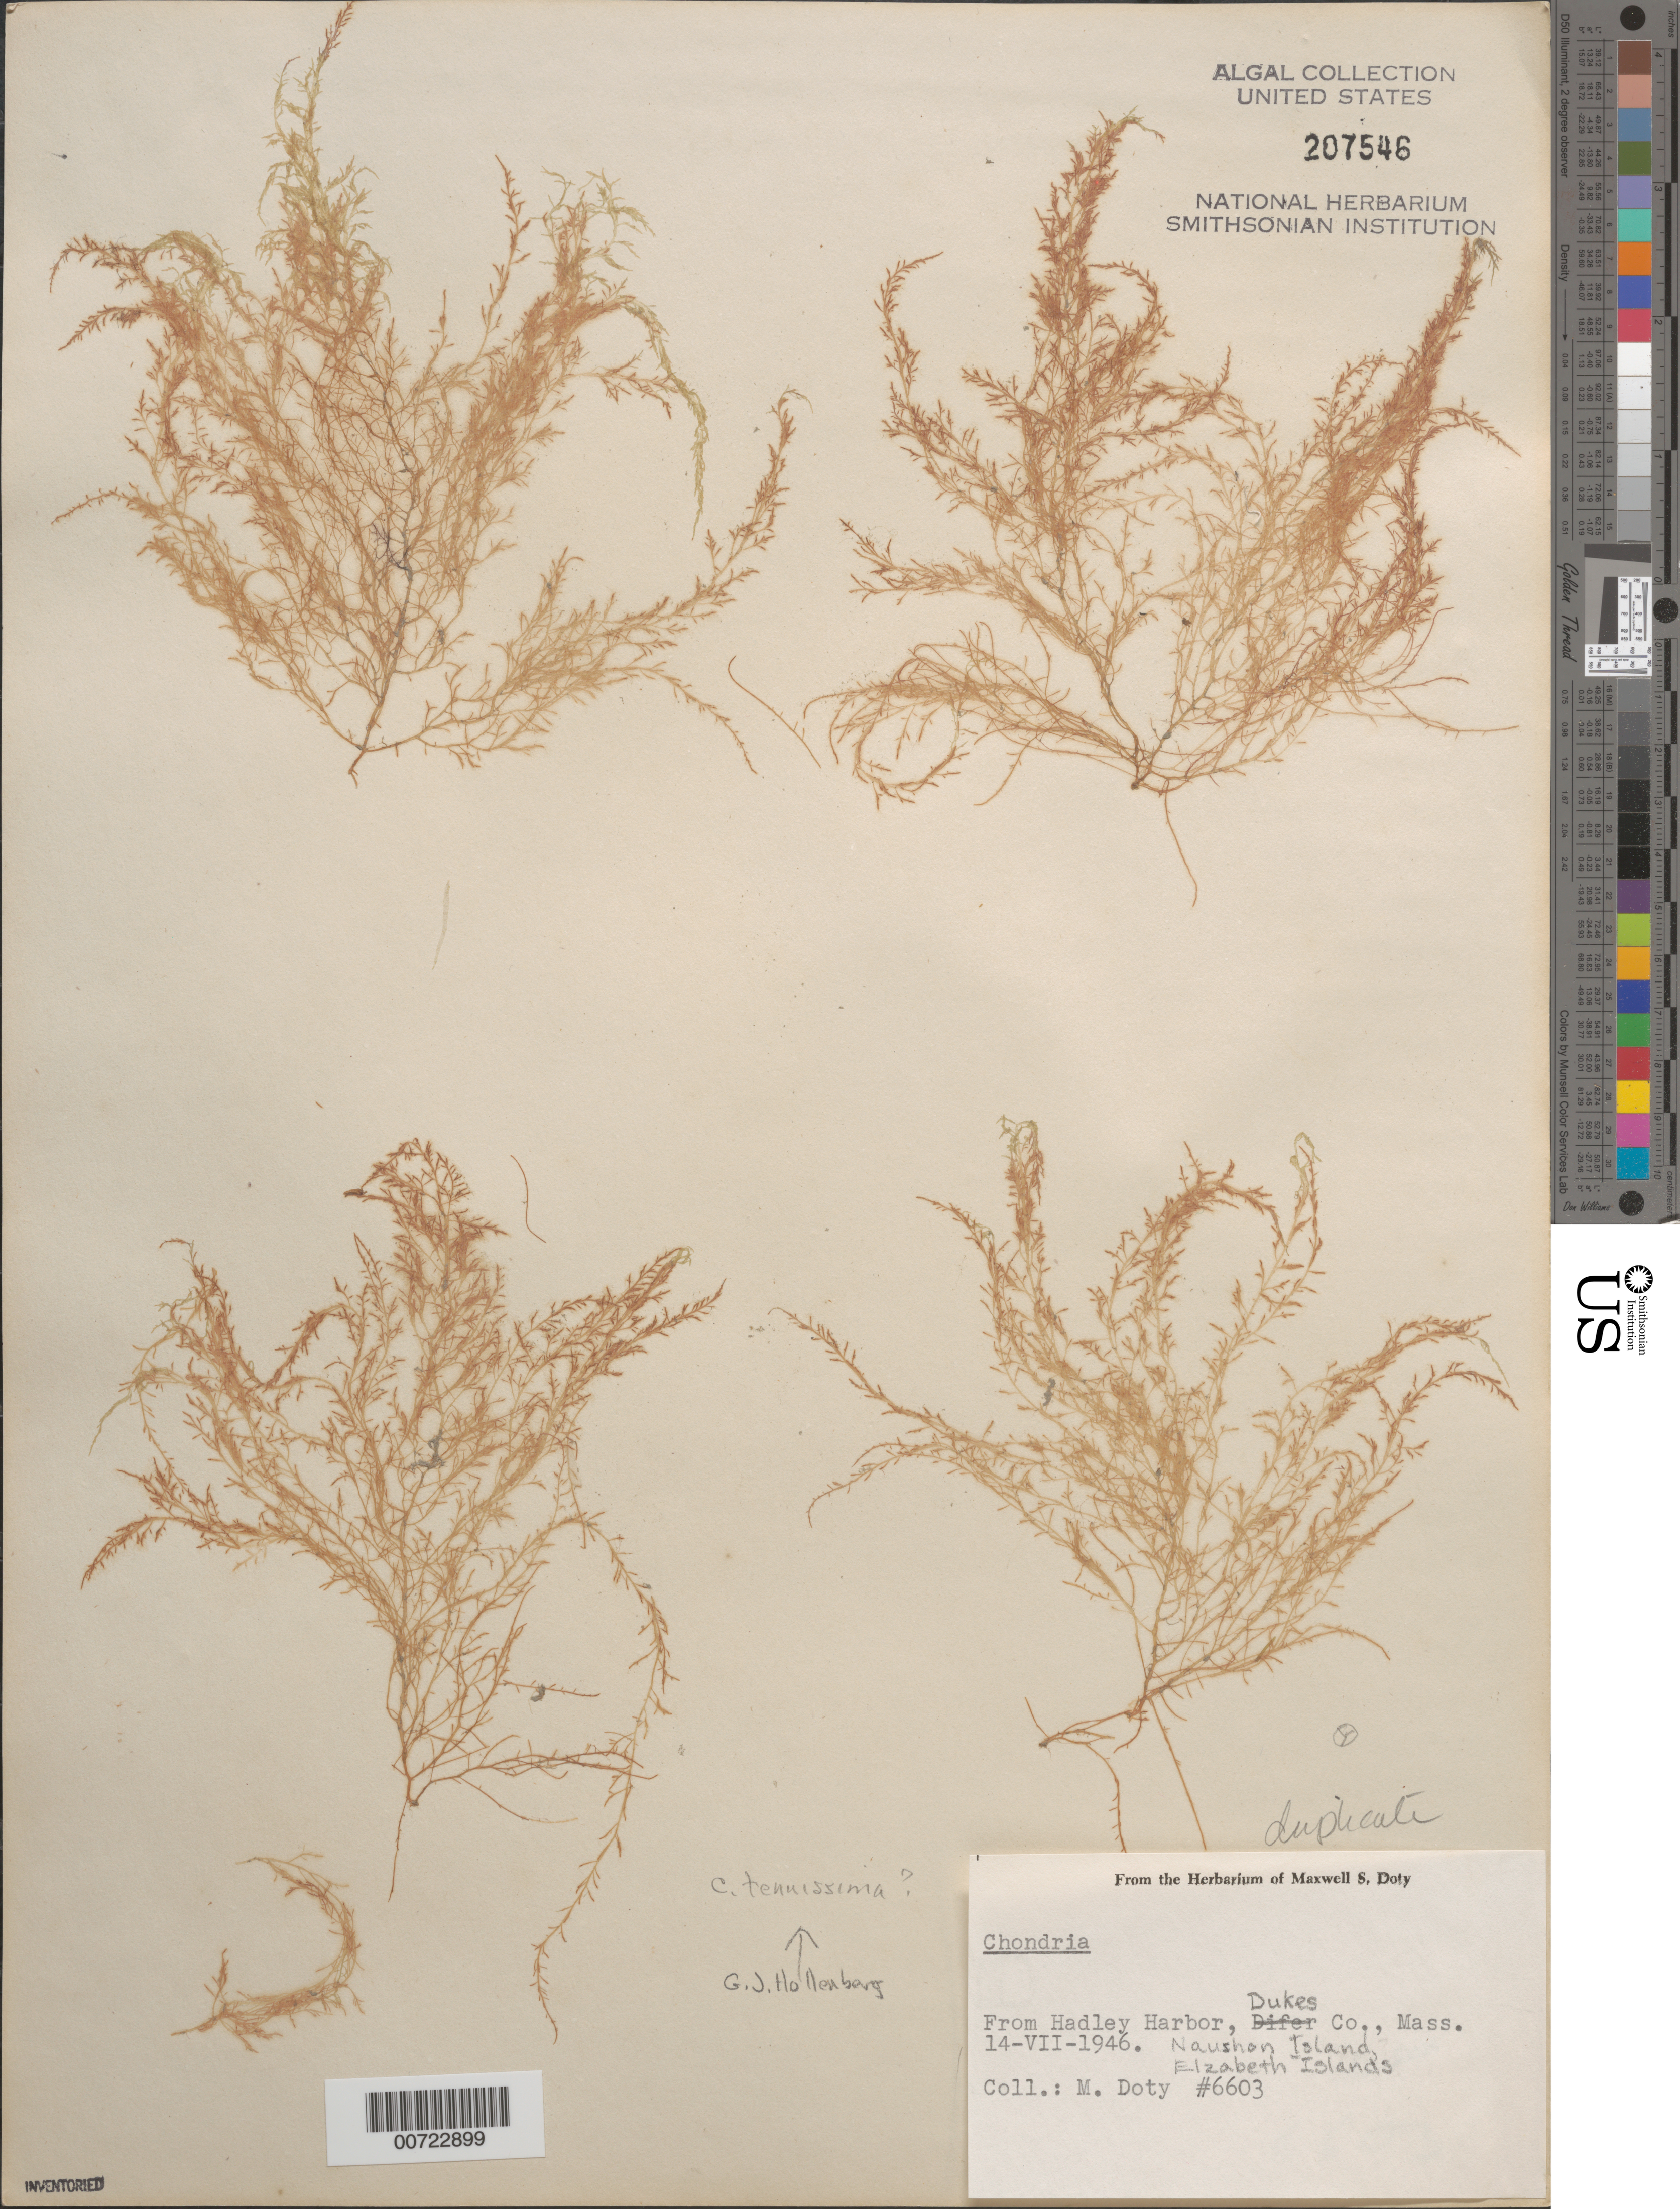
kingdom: Plantae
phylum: Rhodophyta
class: Florideophyceae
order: Ceramiales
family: Rhodomelaceae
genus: Chondria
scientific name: Chondria capillaris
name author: M.J. Wynne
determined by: Algae name updating Project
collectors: M. S. Doty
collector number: MSD 6603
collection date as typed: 14 Jul 1946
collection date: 1946-07-14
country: United States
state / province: Massachusetts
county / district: Dukes County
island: Naushon Island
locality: Hadley Harbor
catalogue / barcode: US 207546